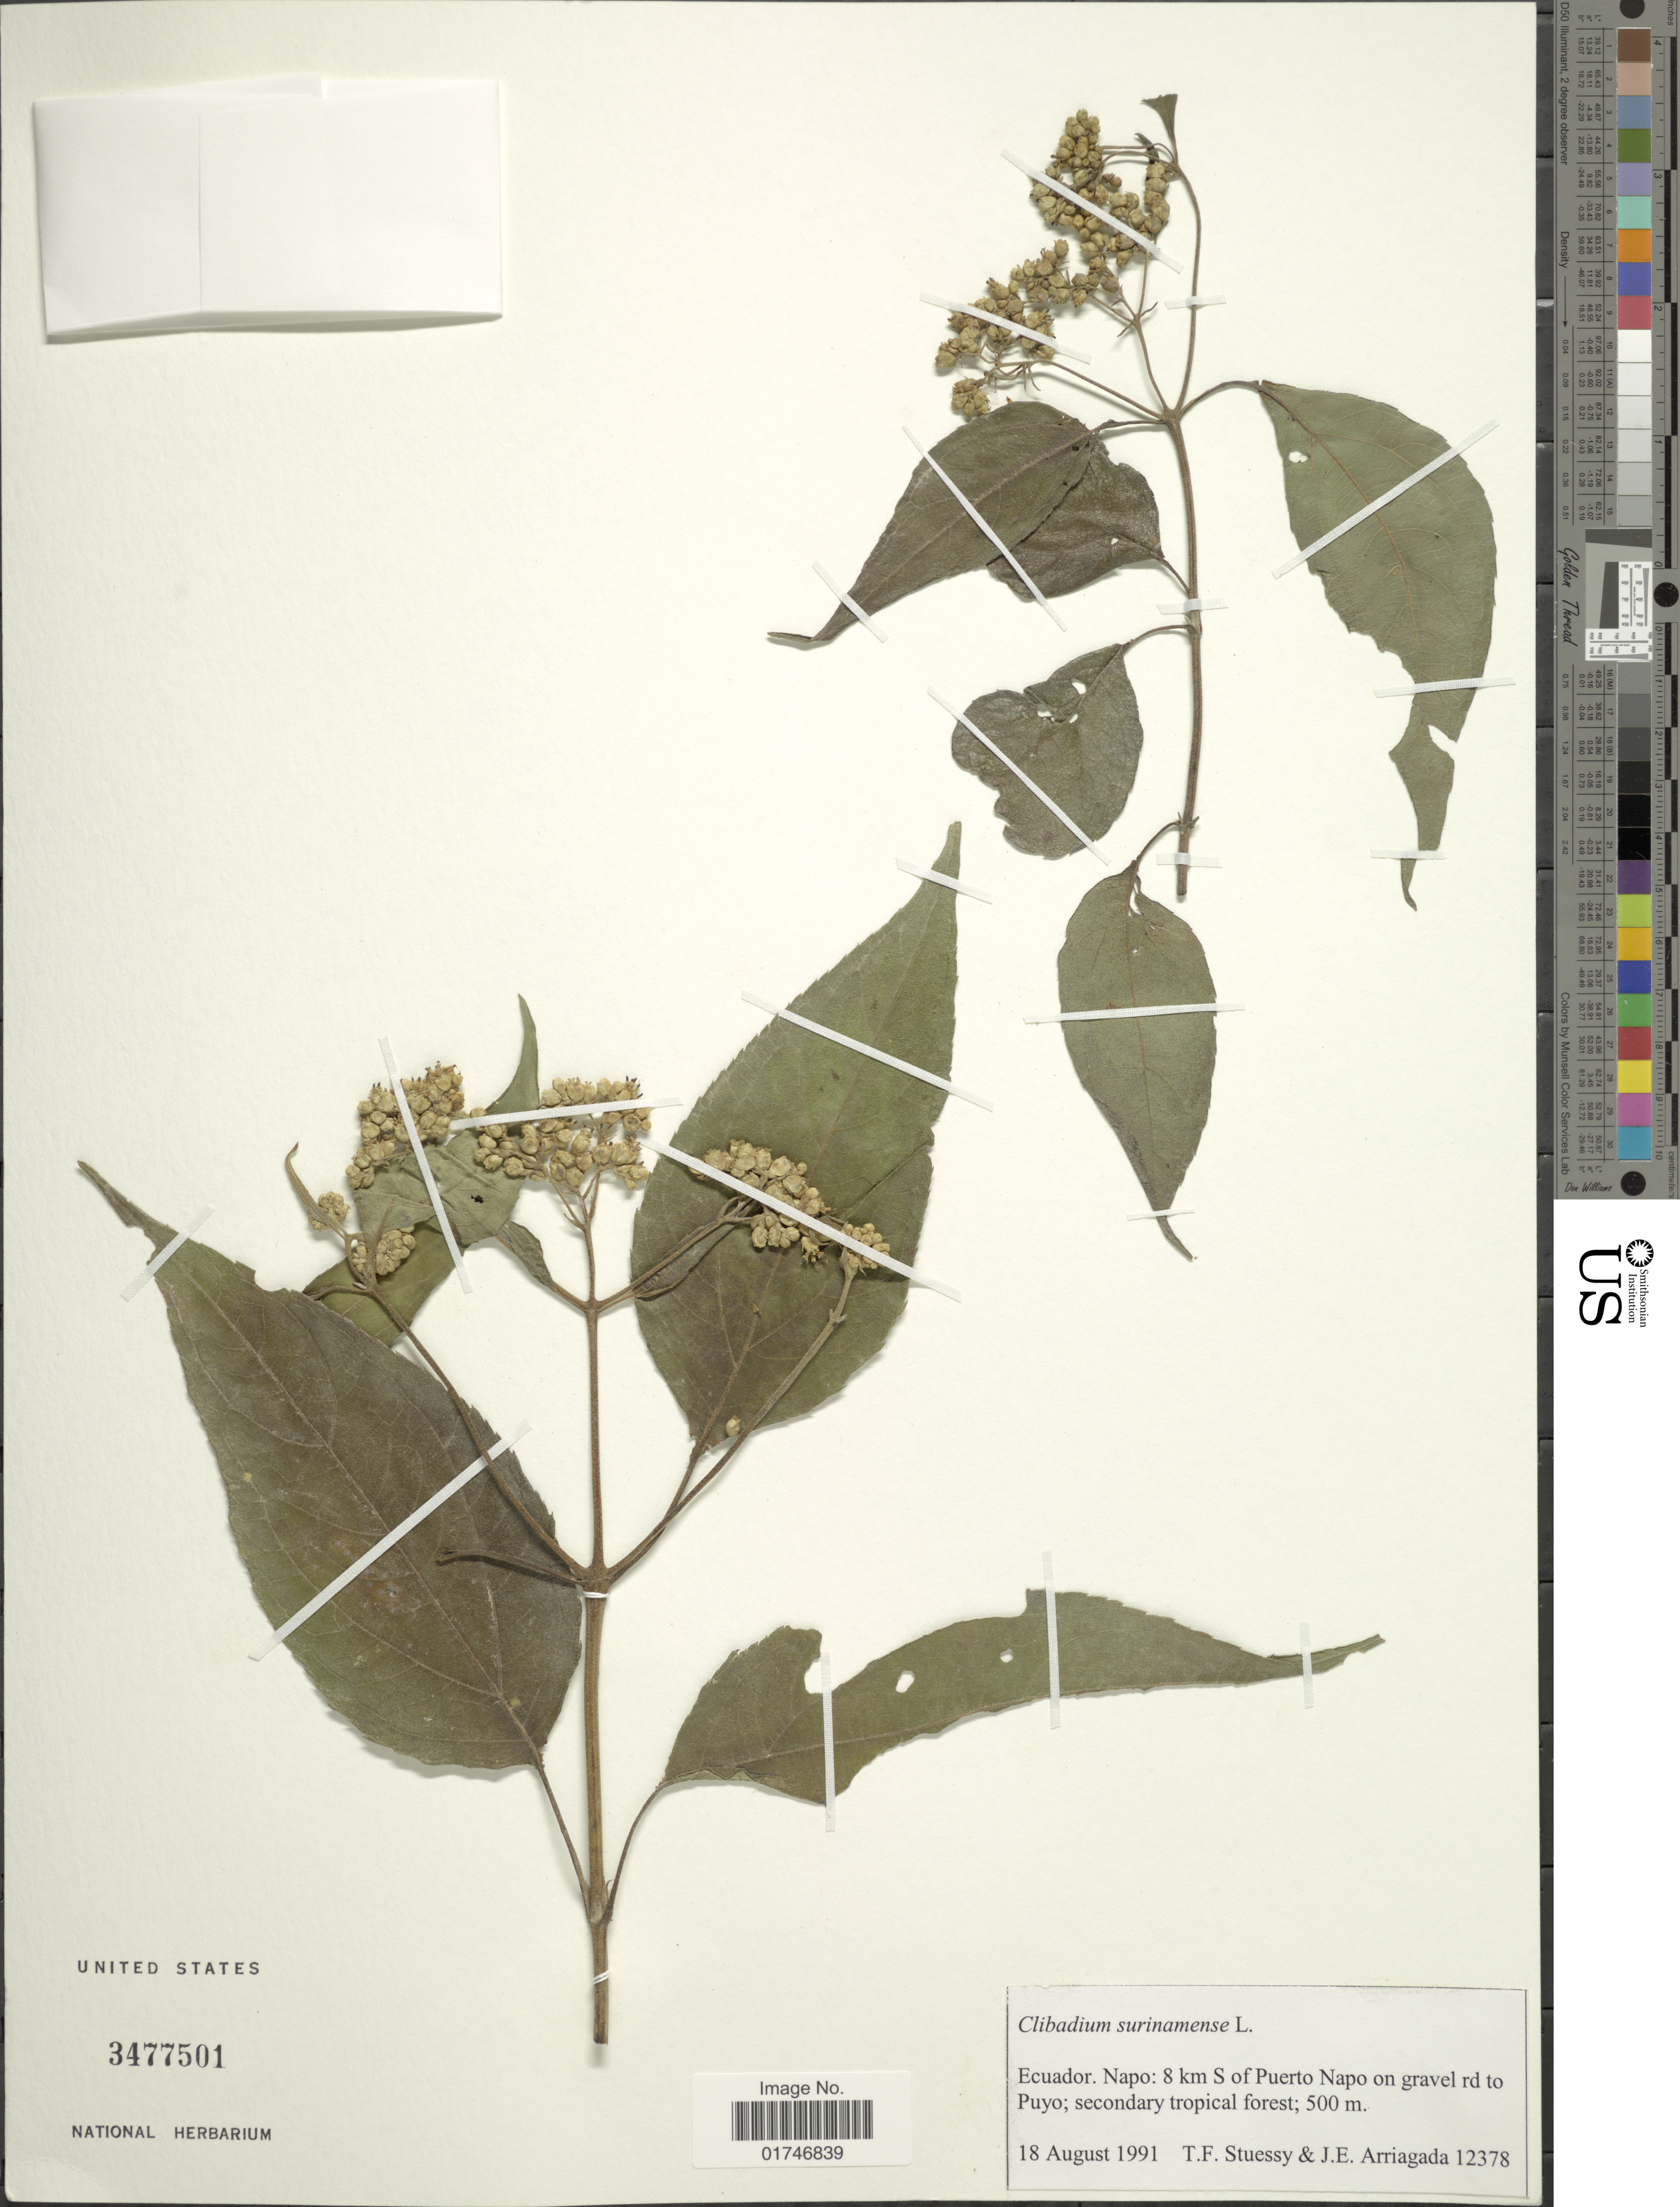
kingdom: Plantae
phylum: Tracheophyta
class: Magnoliopsida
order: Asterales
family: Asteraceae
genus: Clibadium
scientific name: Clibadium surinamense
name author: L.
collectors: T. Stuessy & J. Arriagada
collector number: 12378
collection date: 1991-08-18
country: Ecuador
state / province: Napo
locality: Ecuador. Napo: 8 km S of Puerto Napo on gravel rd to Puyo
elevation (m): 500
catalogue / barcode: US 3477501